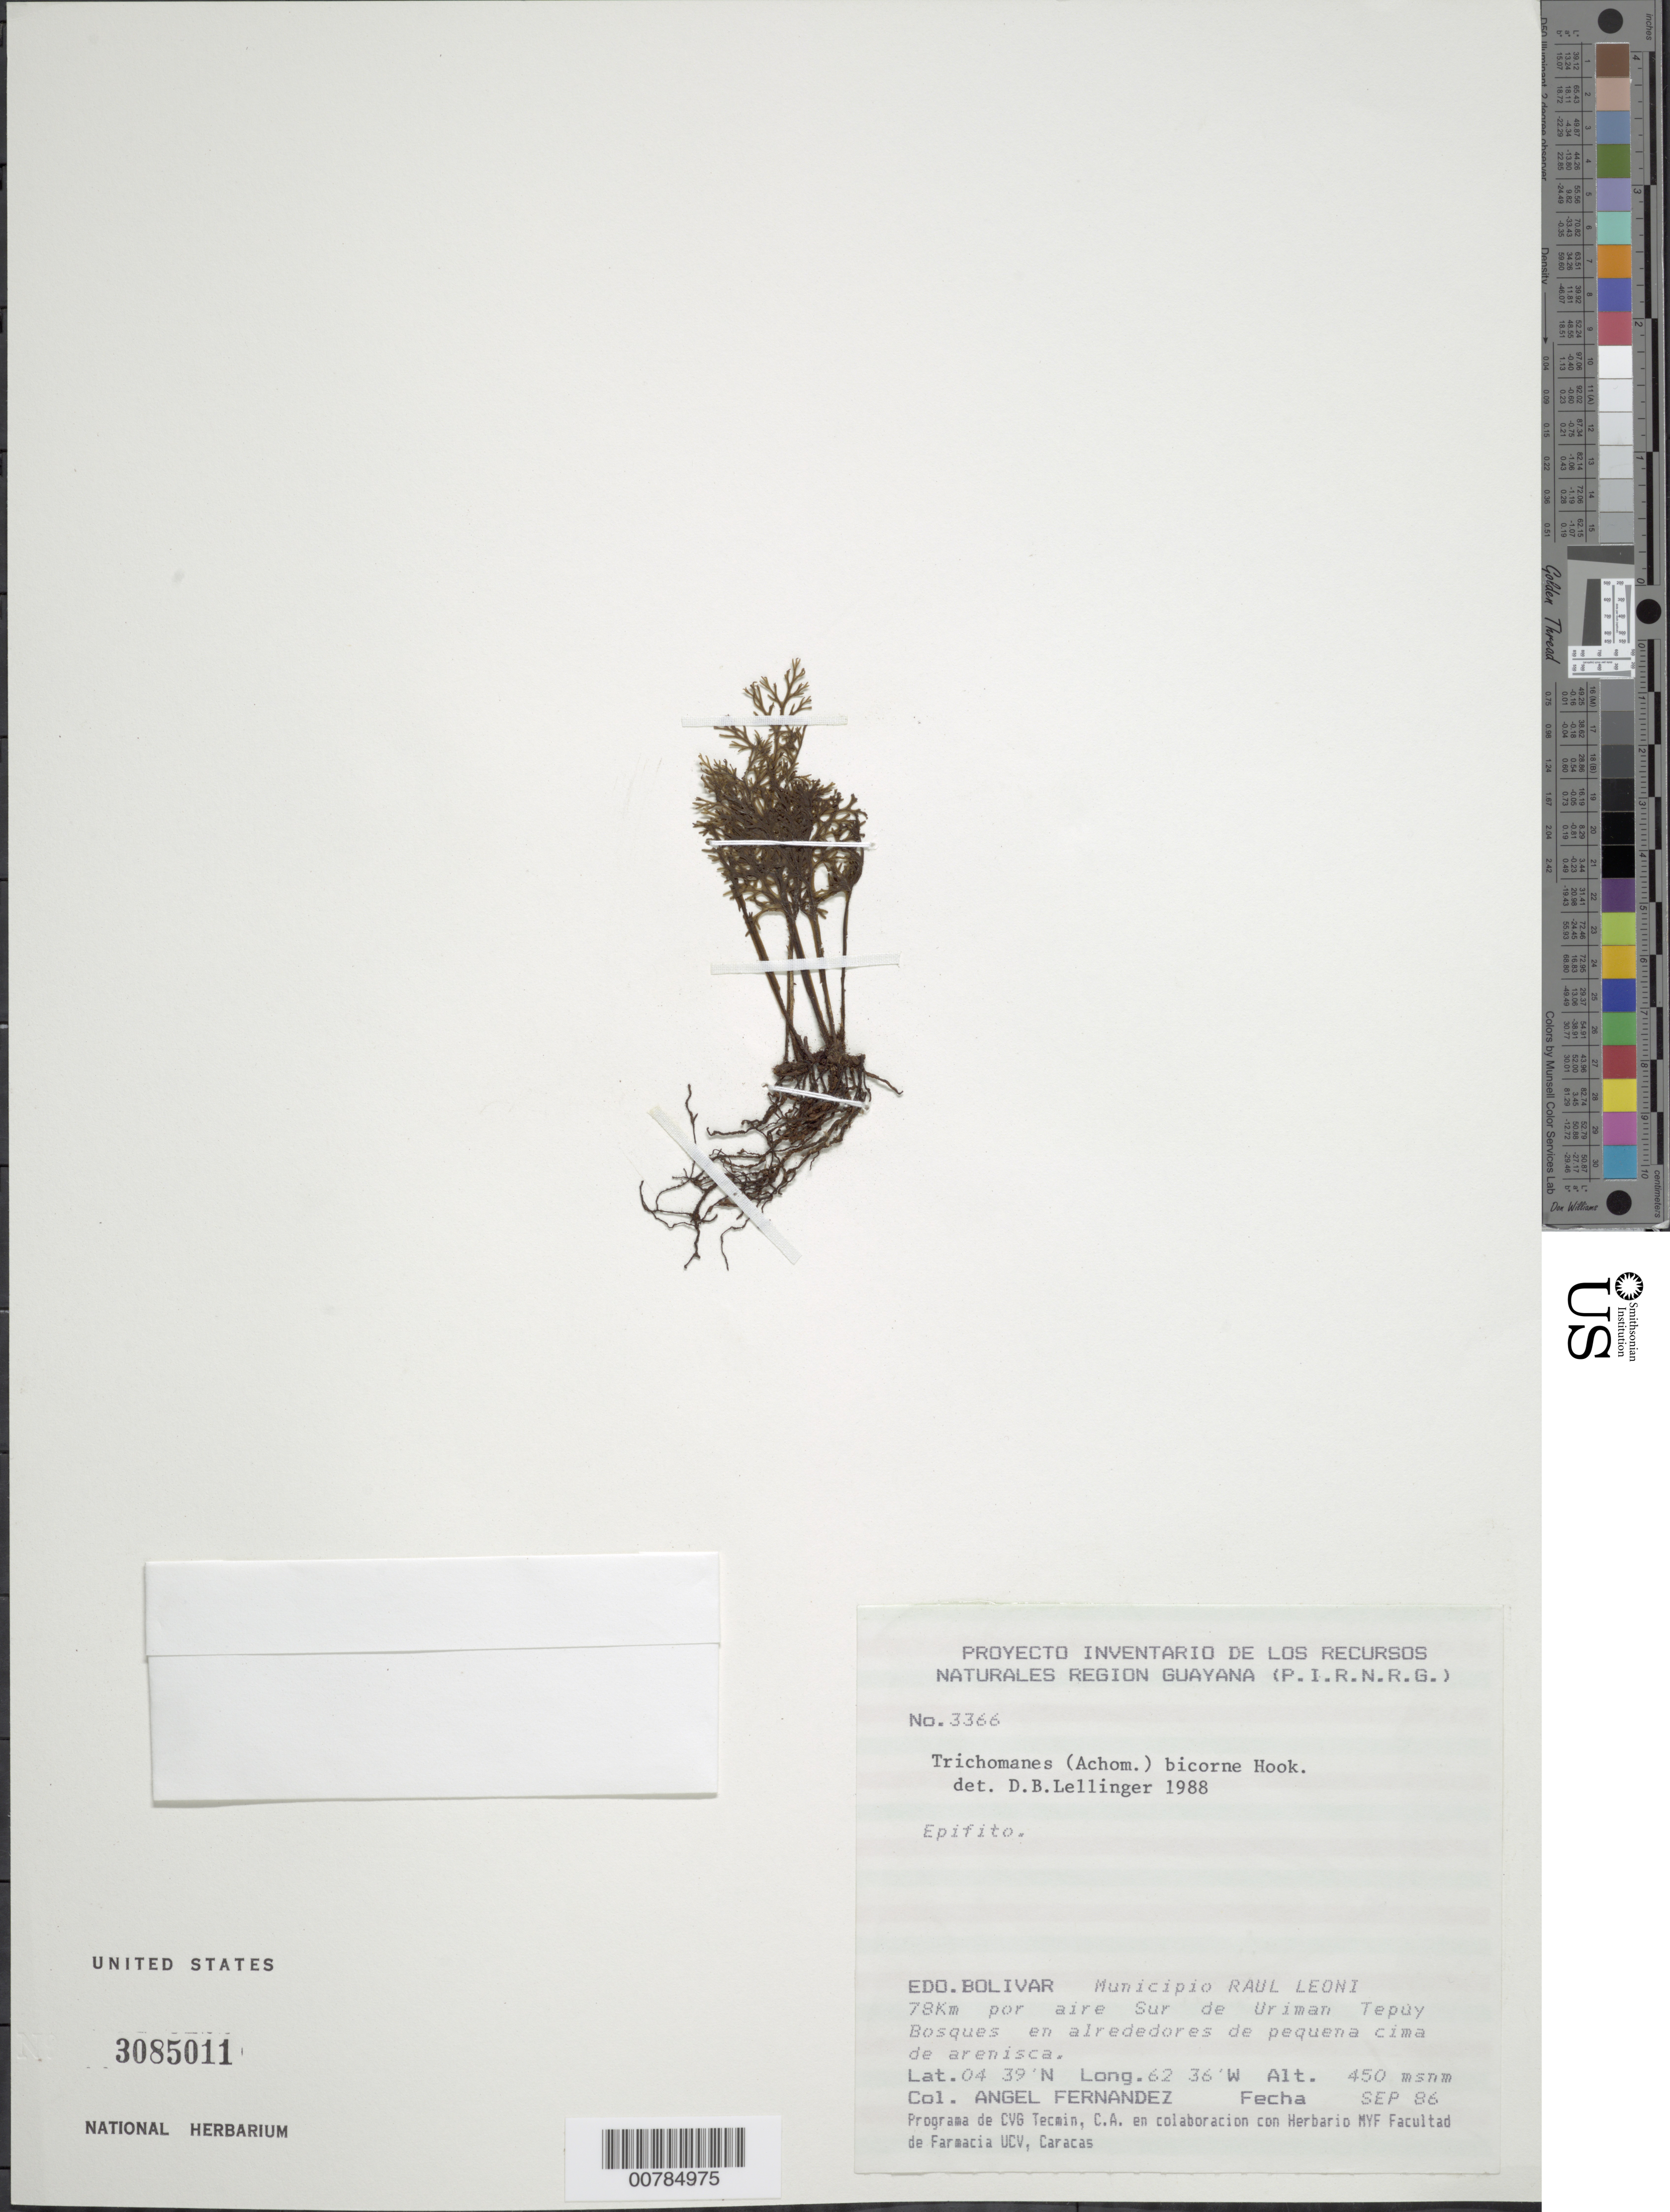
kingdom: Plantae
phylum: Tracheophyta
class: Polypodiopsida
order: Hymenophyllales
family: Hymenophyllaceae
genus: Trichomanes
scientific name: Trichomanes bicorne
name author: Hook.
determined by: Lellinger, David B., (BOT), Smithsonian Institution - National Museum of Natural History (UNITED STATES)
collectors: A. Fernández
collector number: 3366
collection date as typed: Sep-86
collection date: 1986-09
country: Venezuela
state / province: Bolívar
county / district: Angostura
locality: Mun. Raúl Leoni [=Angostura], 78 km by air S of Uriman tepuí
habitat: Bosques en alrededores de pequena cima de arenisca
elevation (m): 450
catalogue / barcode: US 3085011